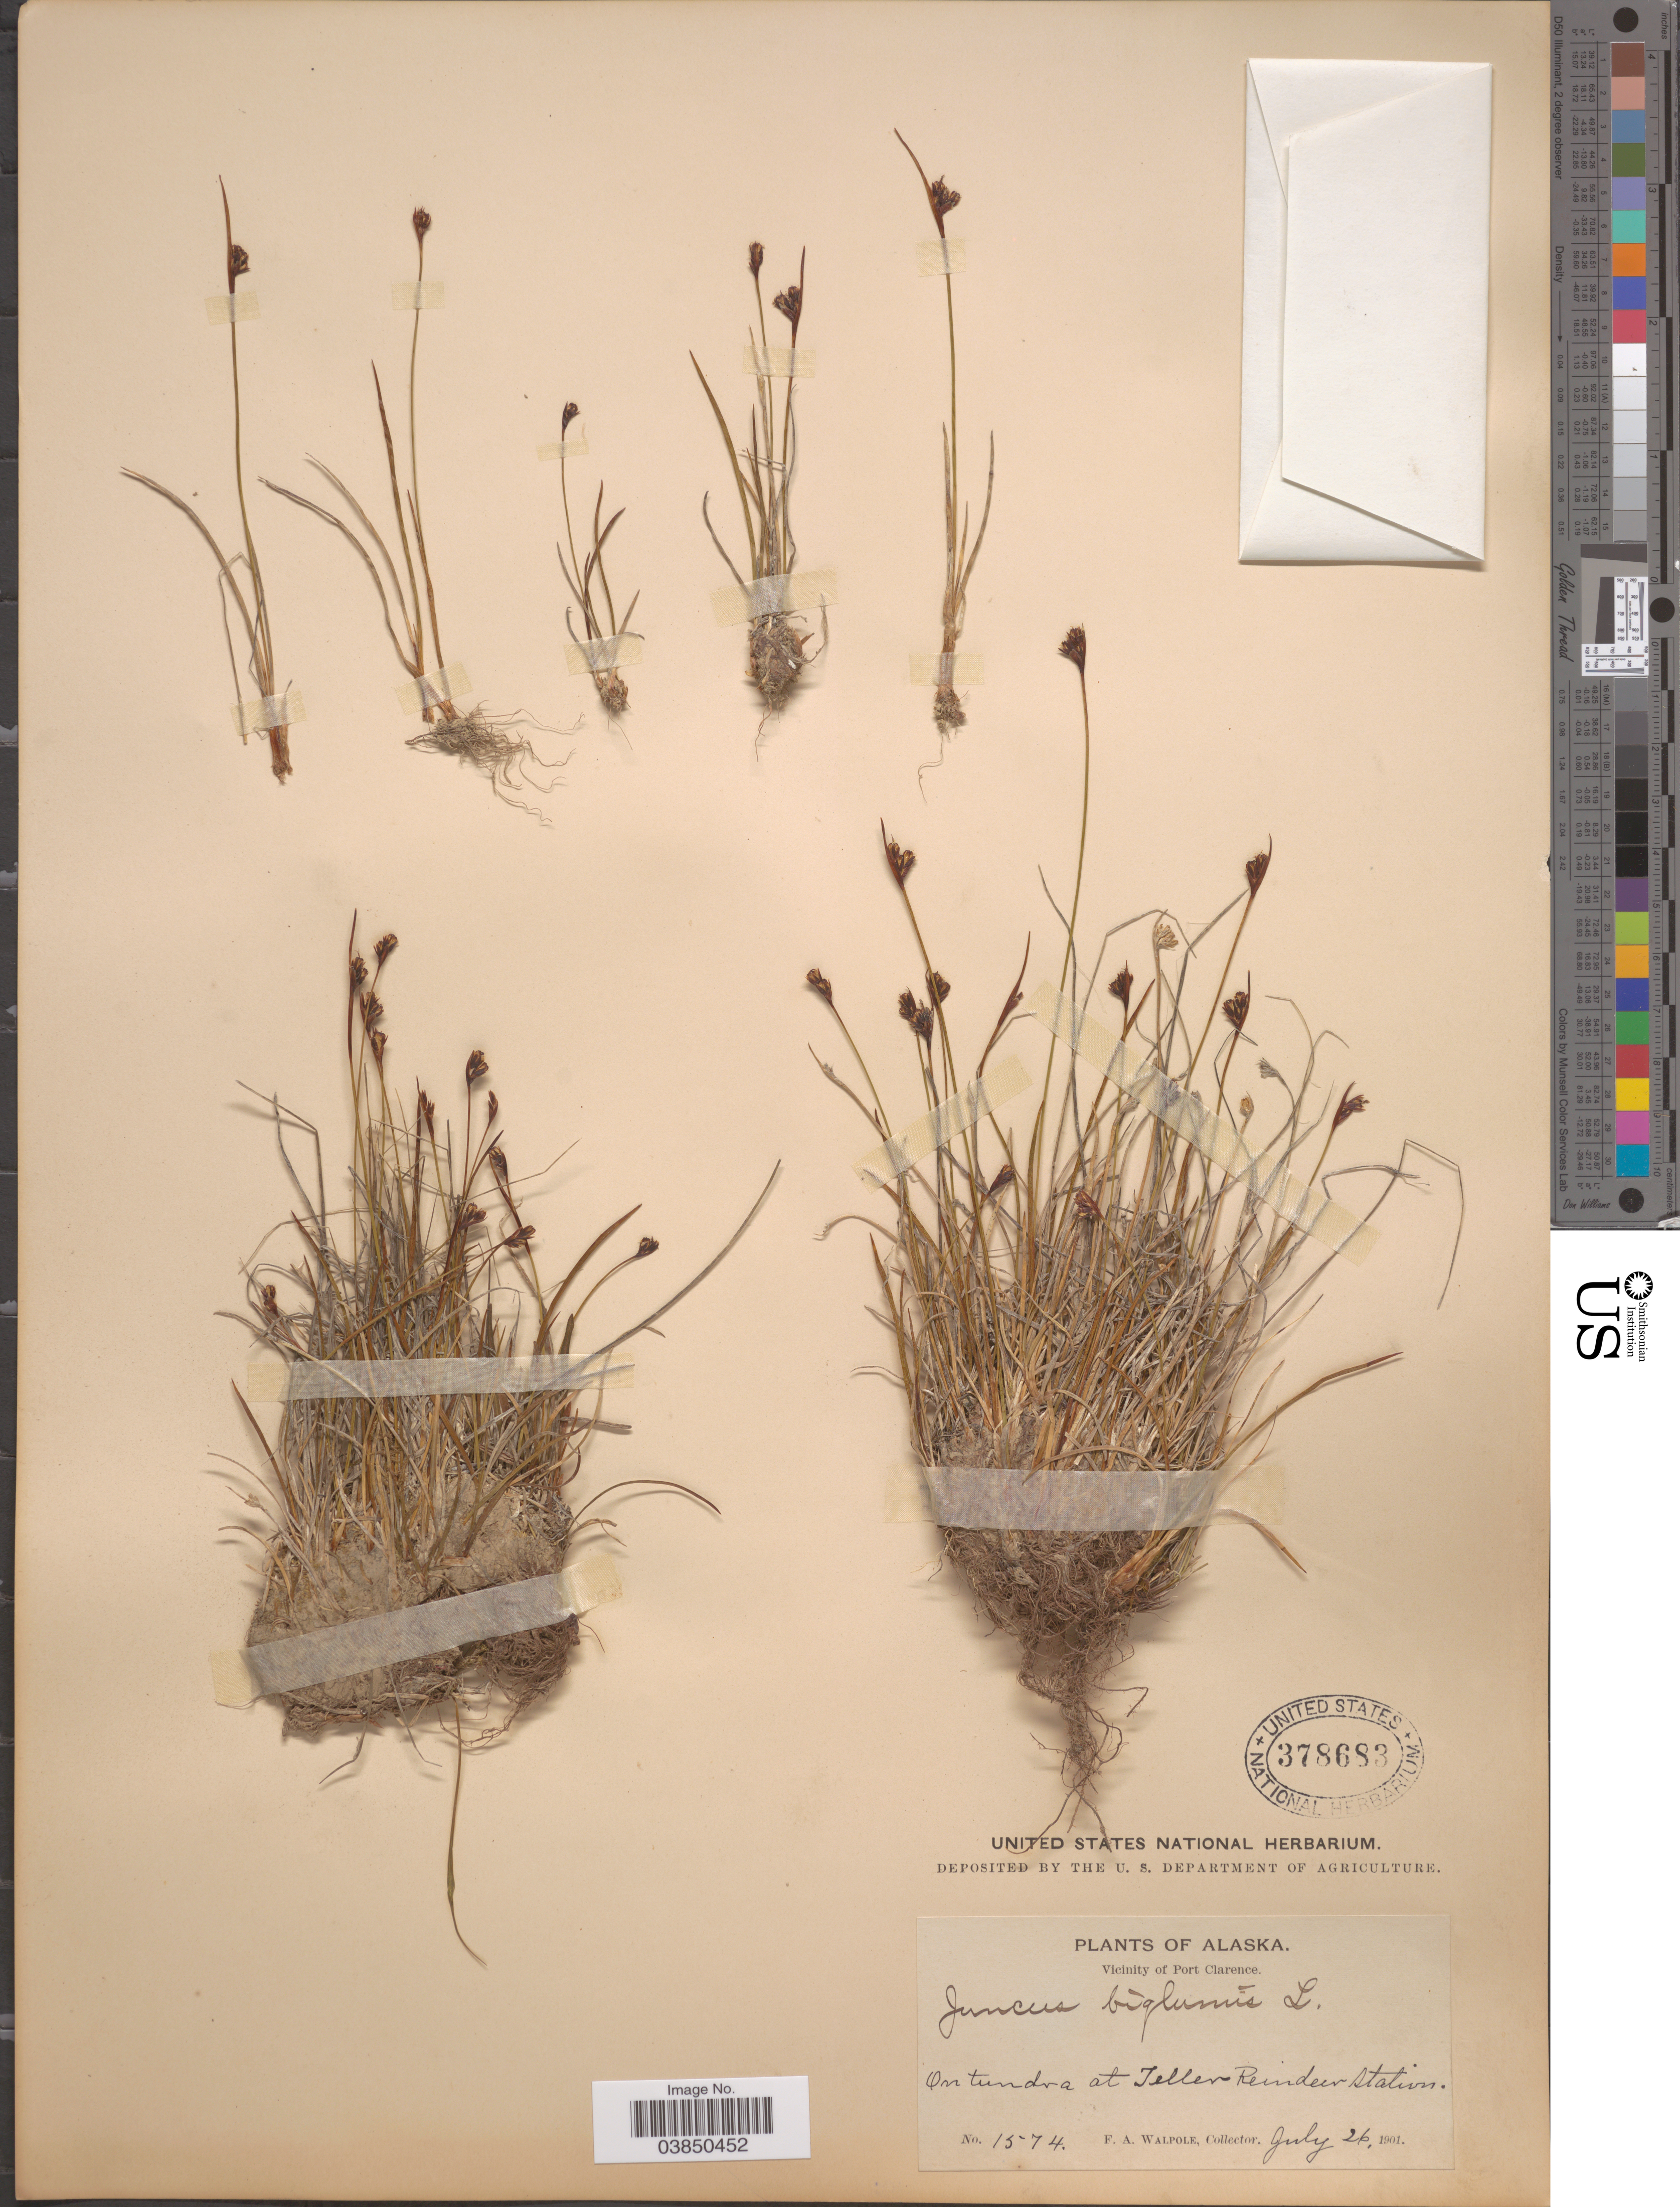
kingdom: Plantae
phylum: Tracheophyta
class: Liliopsida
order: Poales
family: Juncaceae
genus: Juncus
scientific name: Juncus biglumis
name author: L.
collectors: F. Walpole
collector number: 1574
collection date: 1901-07-26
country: United States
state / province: Alaska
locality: Vicinity of Port Clarence. On tundra at Teller Reindeer Station.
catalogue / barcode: US 378683